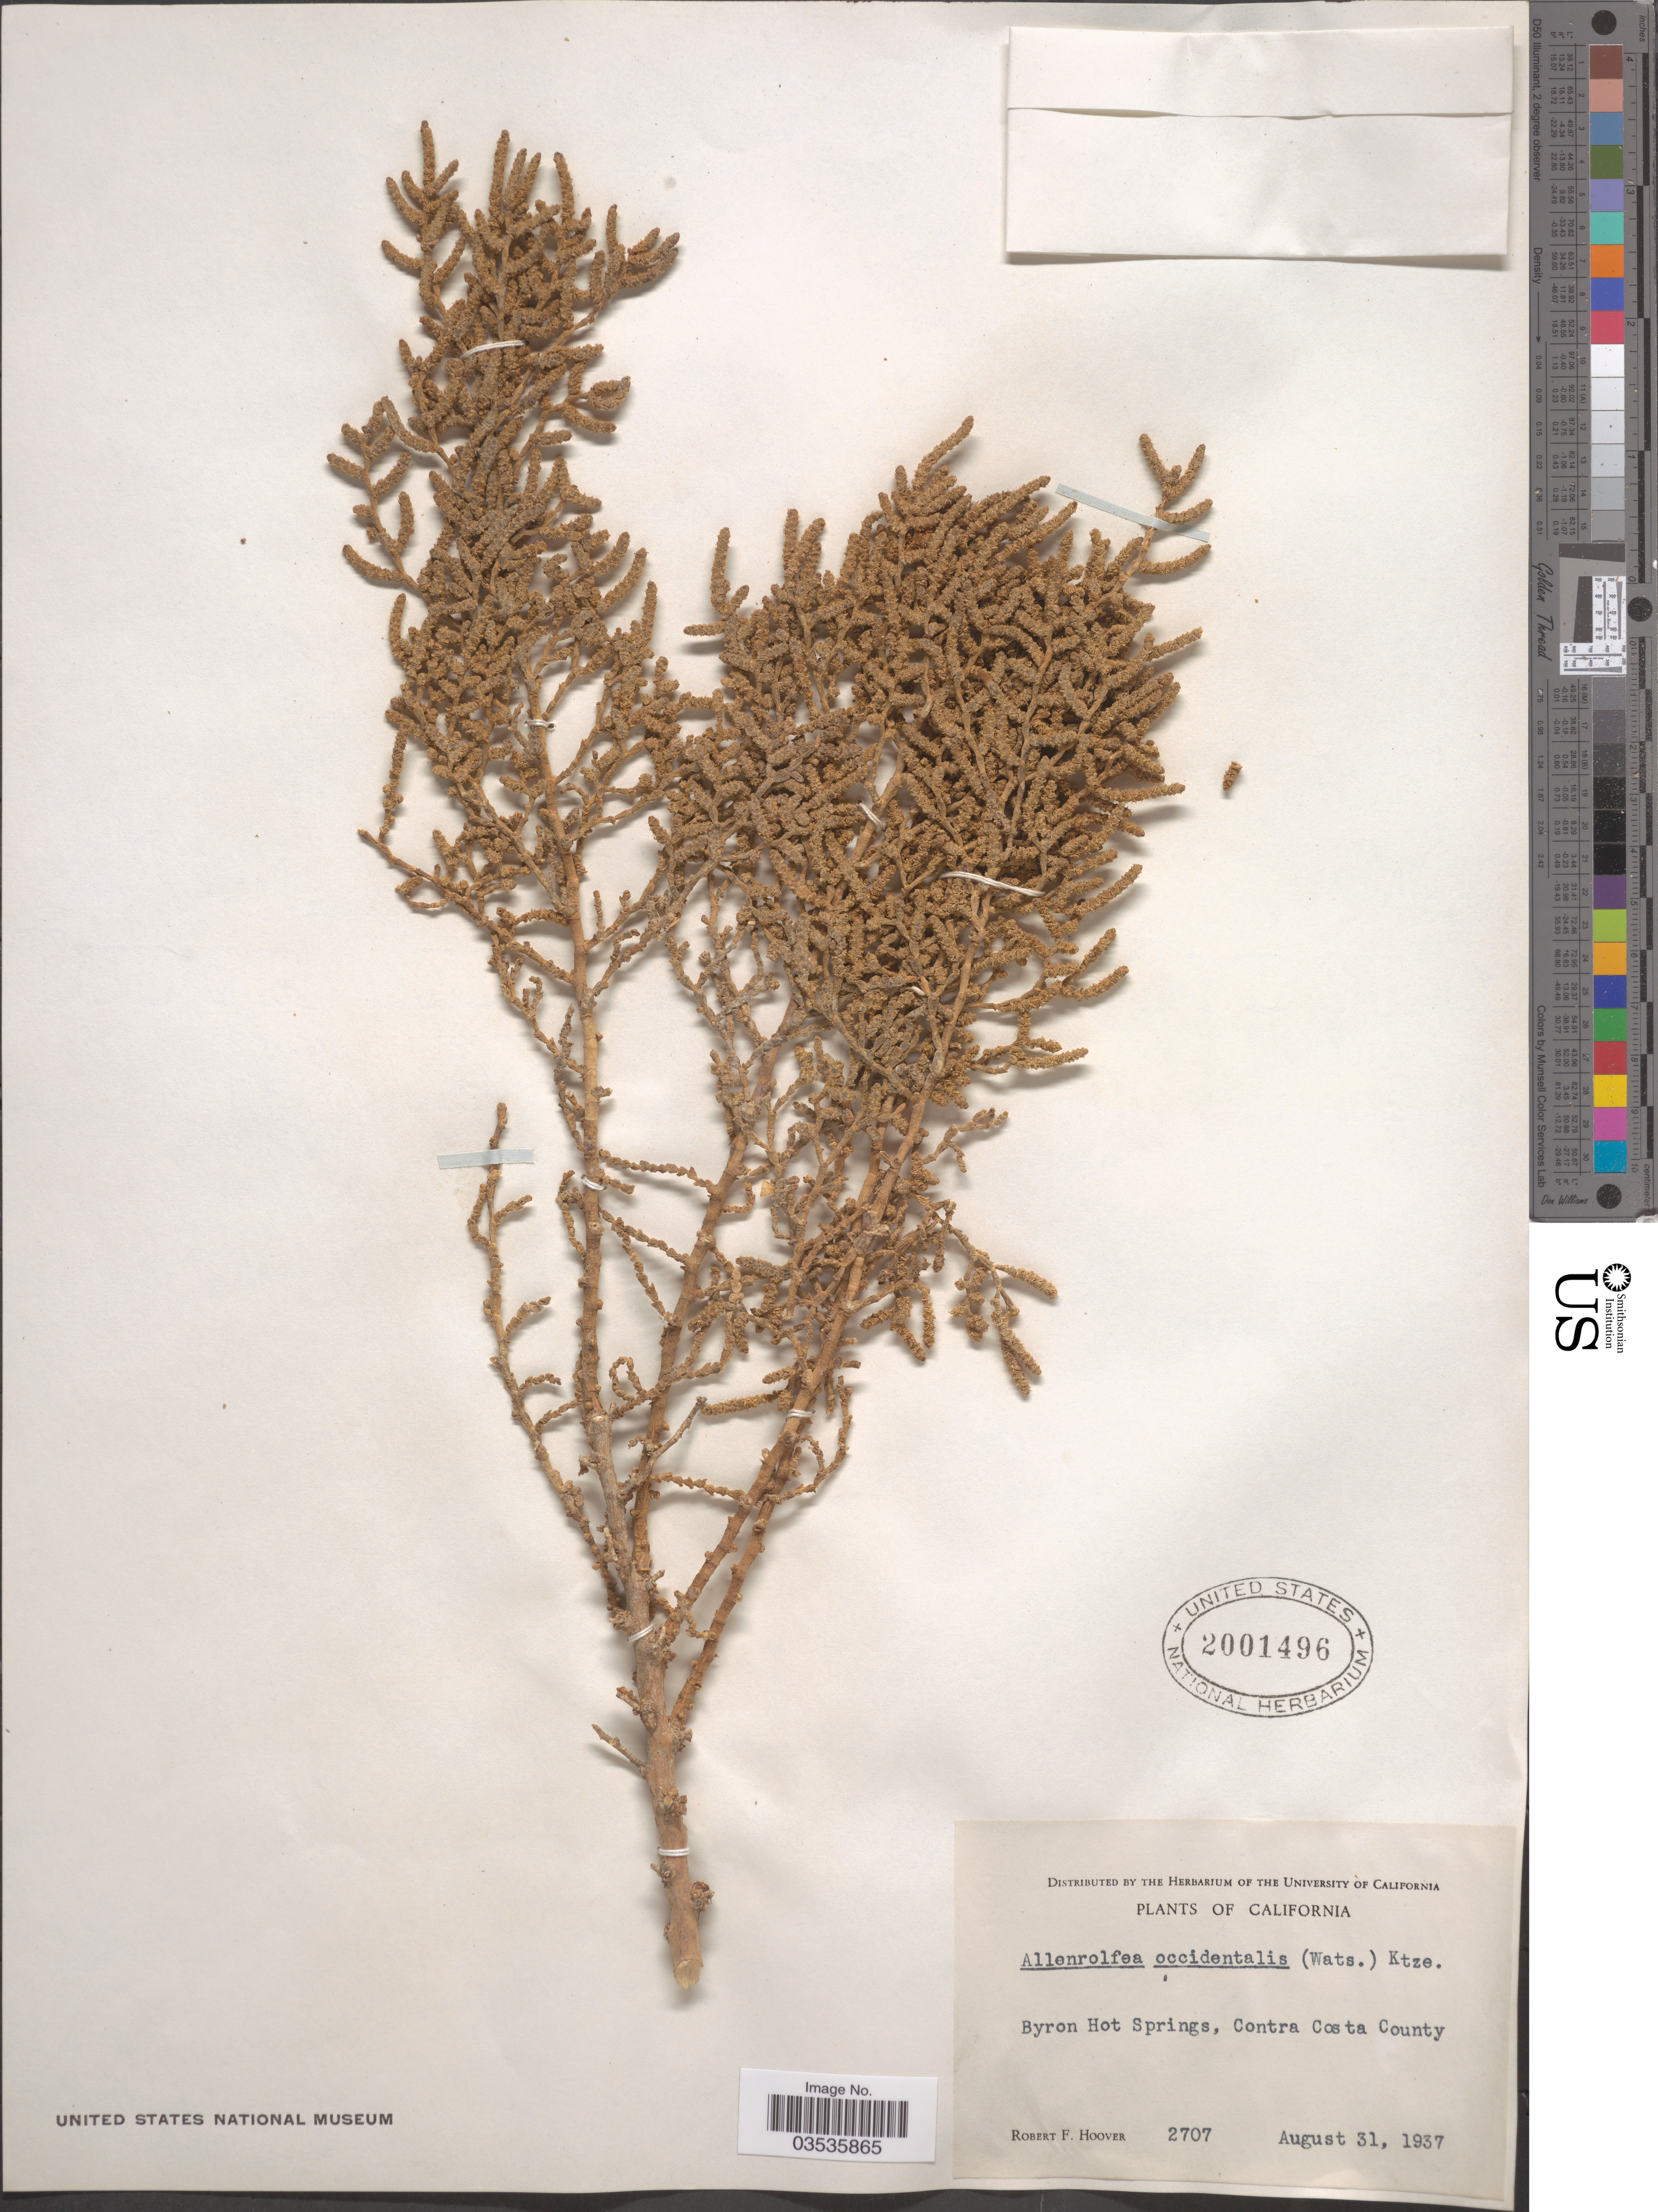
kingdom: Plantae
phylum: Tracheophyta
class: Magnoliopsida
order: Caryophyllales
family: Amaranthaceae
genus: Allenrolfea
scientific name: Allenrolfea occidentalis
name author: (S. Watson) Kuntze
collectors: R. F. Hoover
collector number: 2707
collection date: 1937-08-31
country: United States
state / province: California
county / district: Contra Costa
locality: Byron Hot Springs, Contra Costa County.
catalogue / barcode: US 2001496